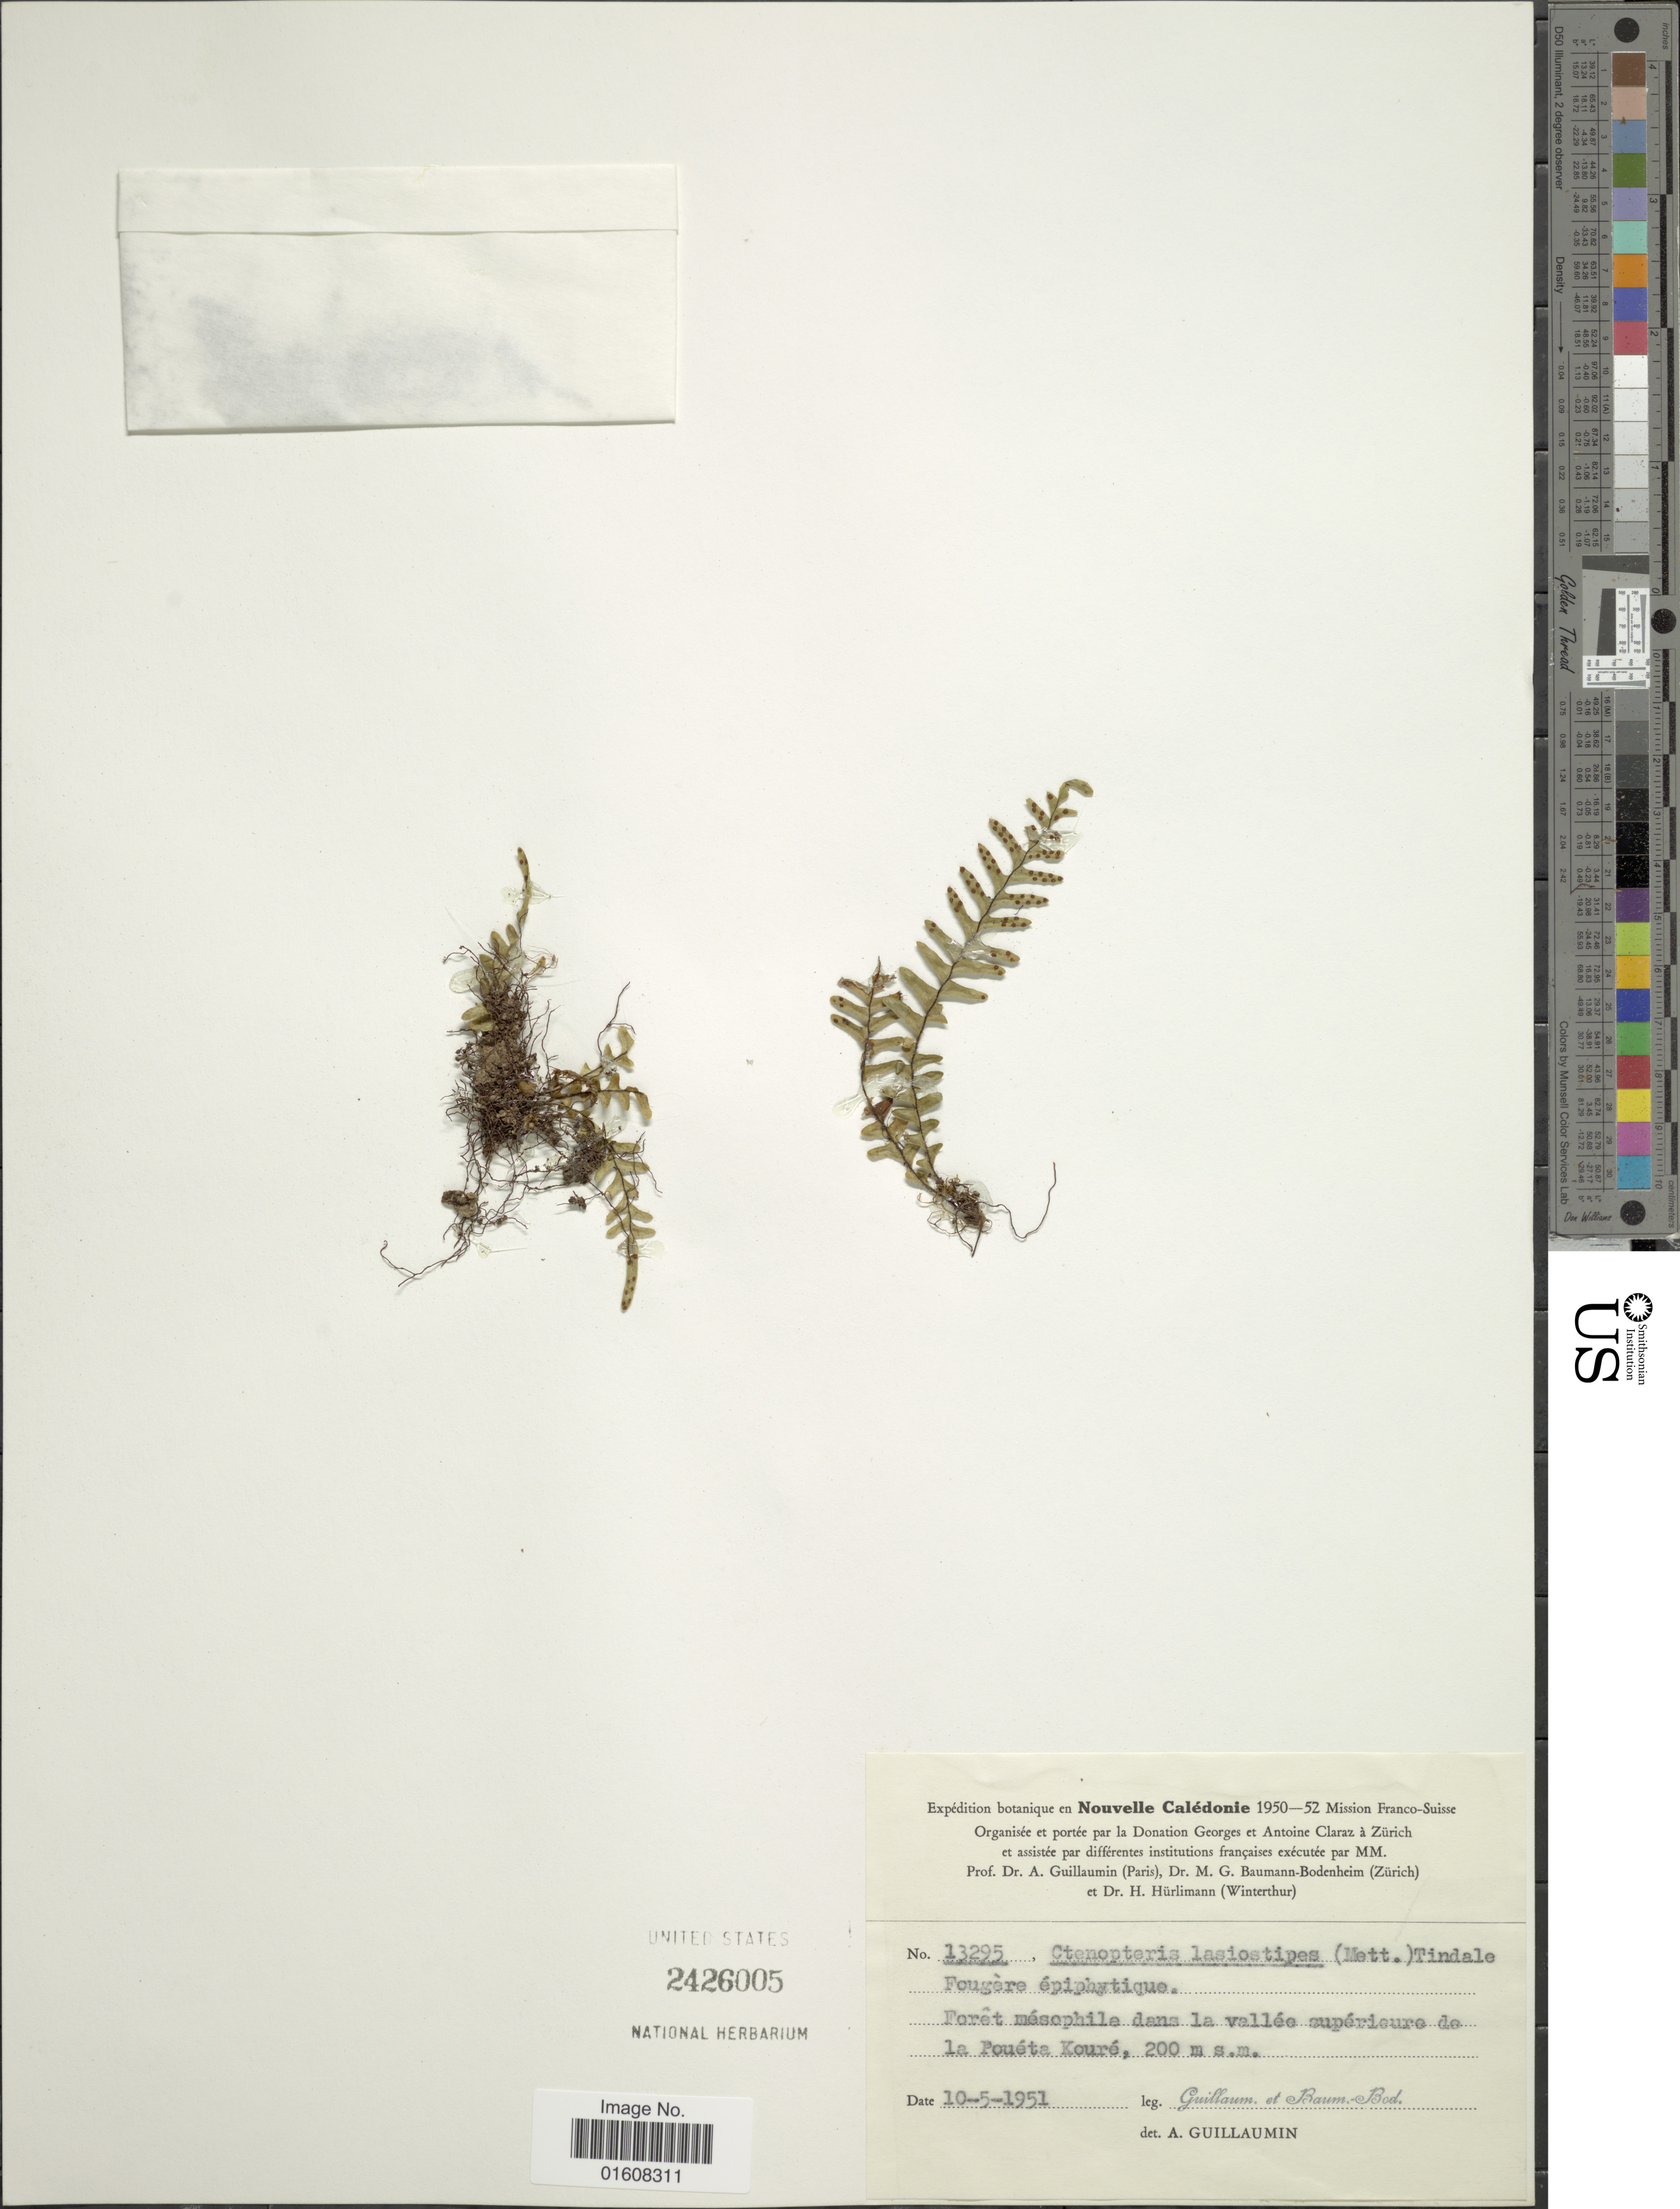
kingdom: Plantae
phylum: Tracheophyta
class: Polypodiopsida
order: Polypodiales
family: Polypodiaceae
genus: Grammitis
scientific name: Grammitis lasiostipes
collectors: A. Guillaumin & M. G. Baumann-Bodenheim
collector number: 13295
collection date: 1951-05-10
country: New Caledonia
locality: Forêt mésophile dans la vallée supérieure de la Pouéta Kouré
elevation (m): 200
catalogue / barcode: US 2426005